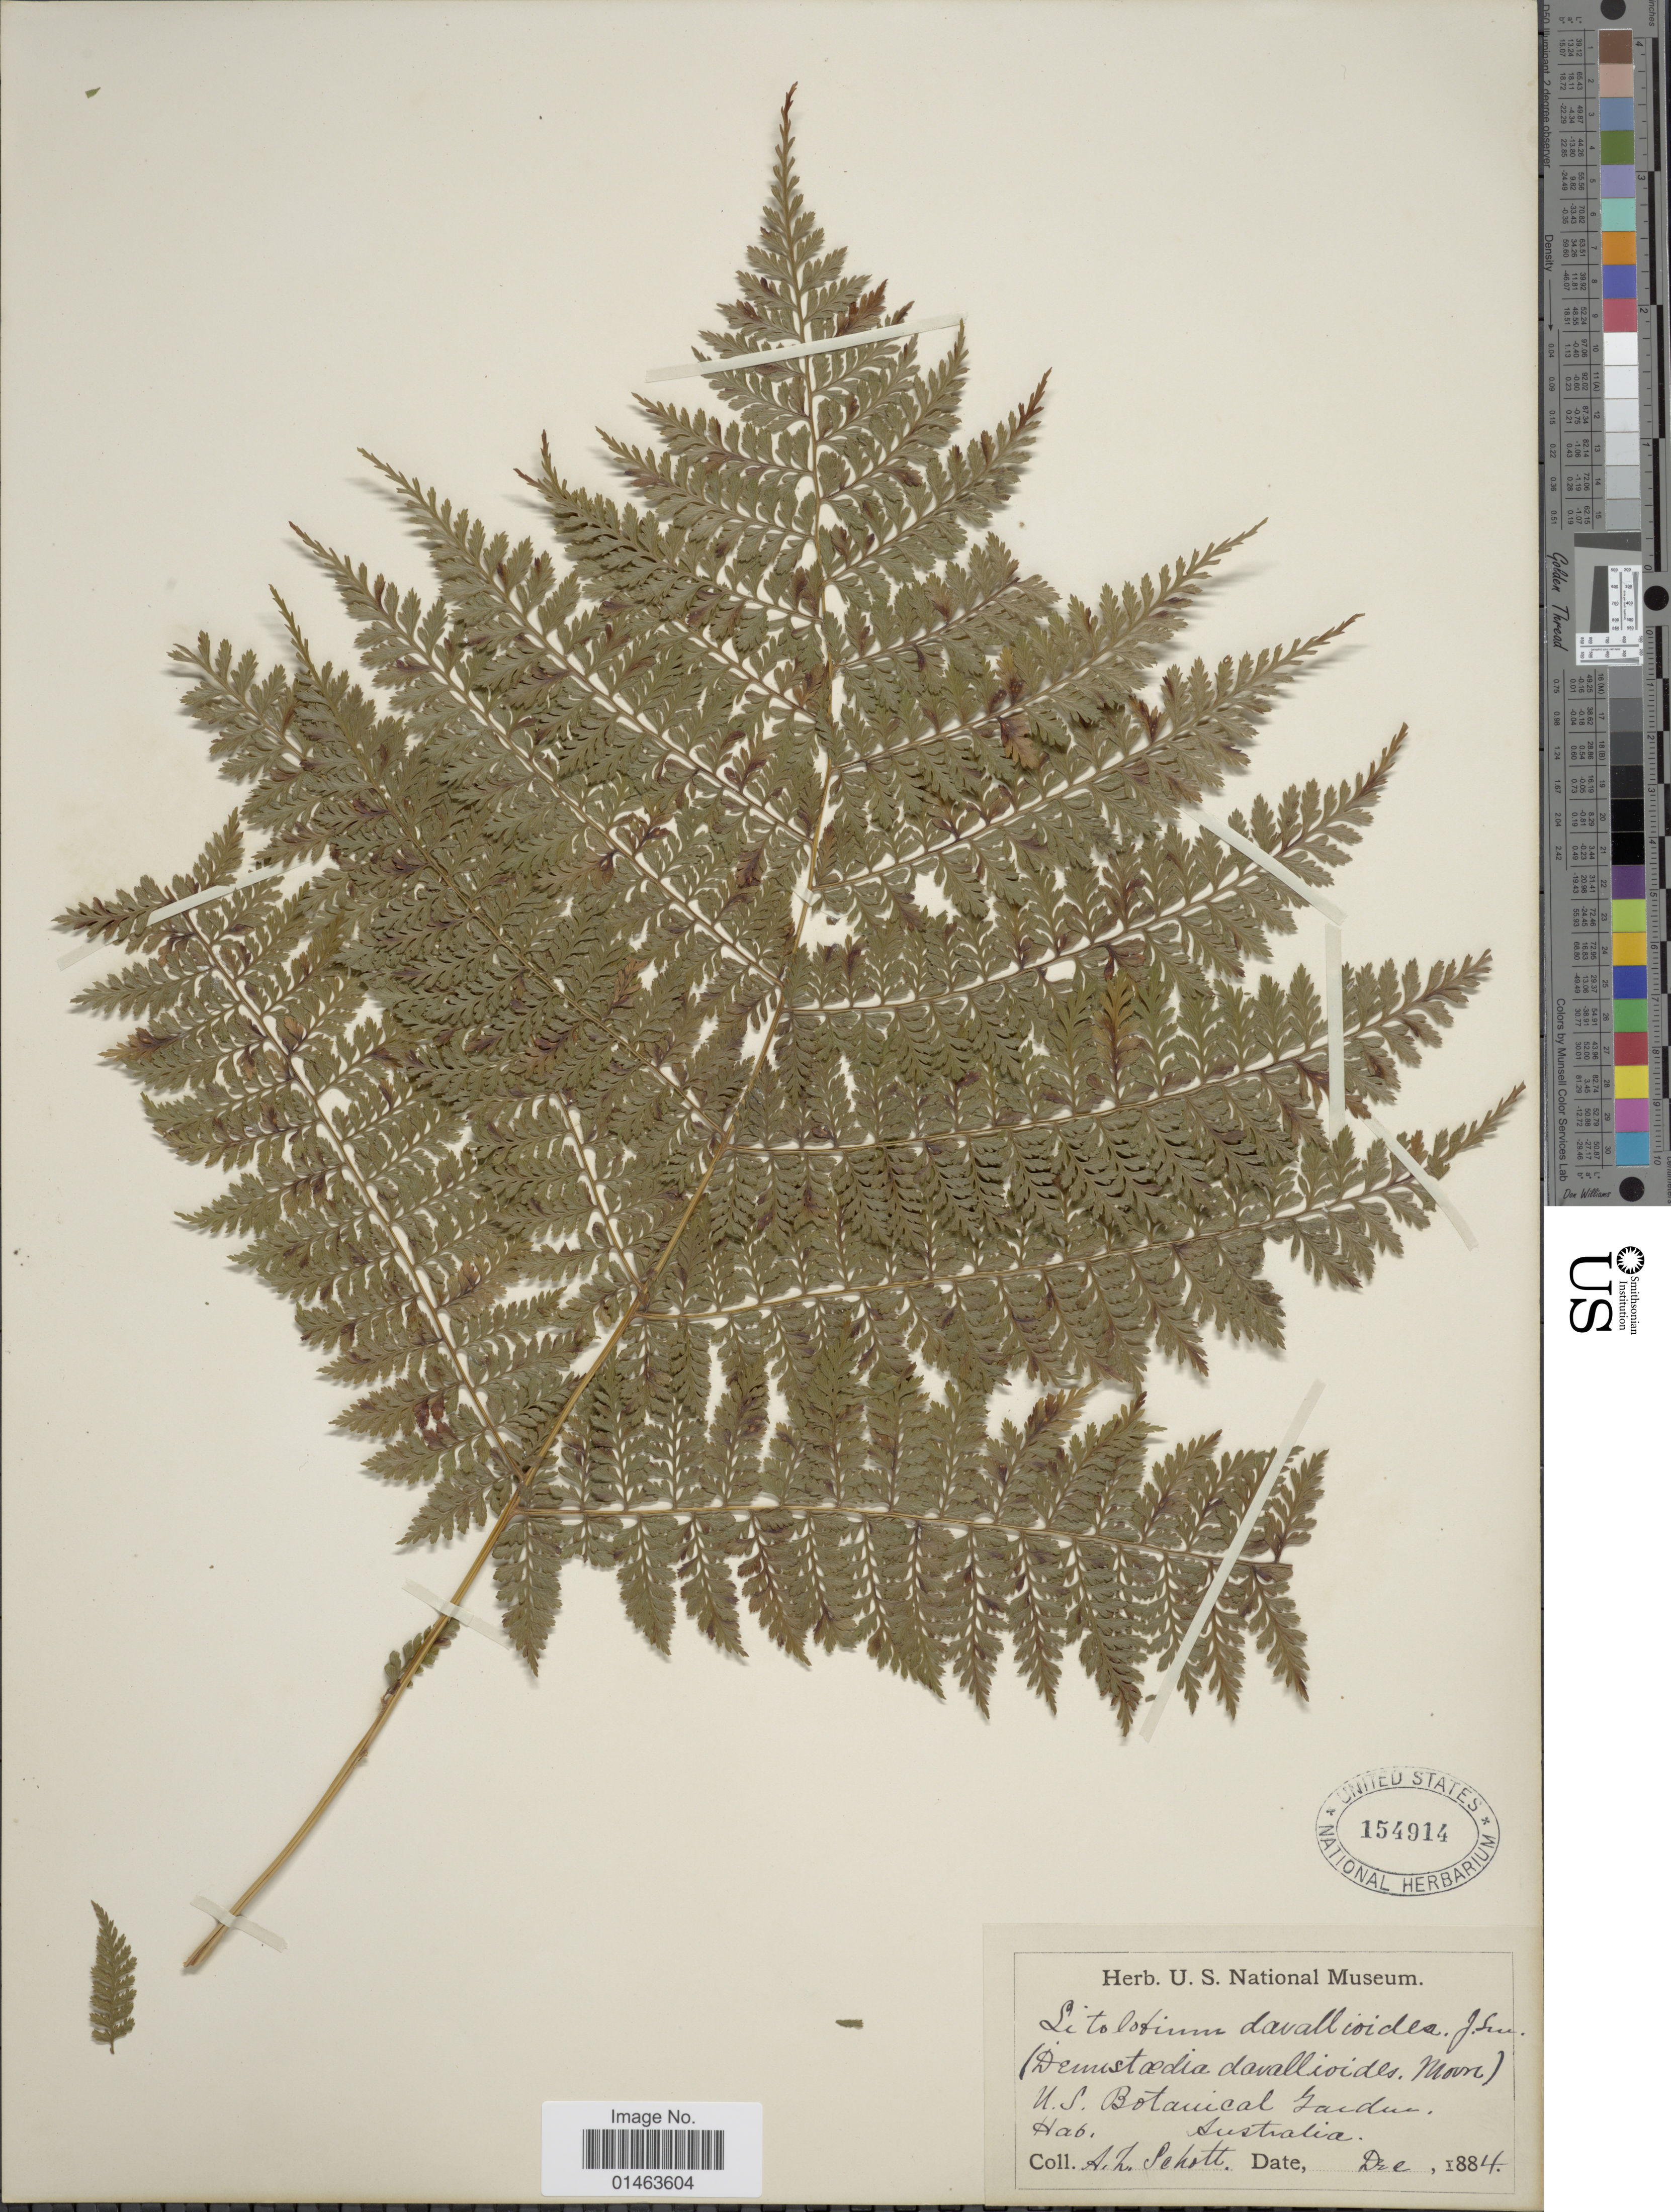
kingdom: Plantae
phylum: Tracheophyta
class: Polypodiopsida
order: Polypodiales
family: Dennstaedtiaceae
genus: Dennstaedtia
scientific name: Dennstaedtia davallioides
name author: (R. Br.) T. Moore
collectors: A. L. Schott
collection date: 1884-12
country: United States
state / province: District of Columbia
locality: U.S. Botanical Garden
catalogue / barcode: US 154914